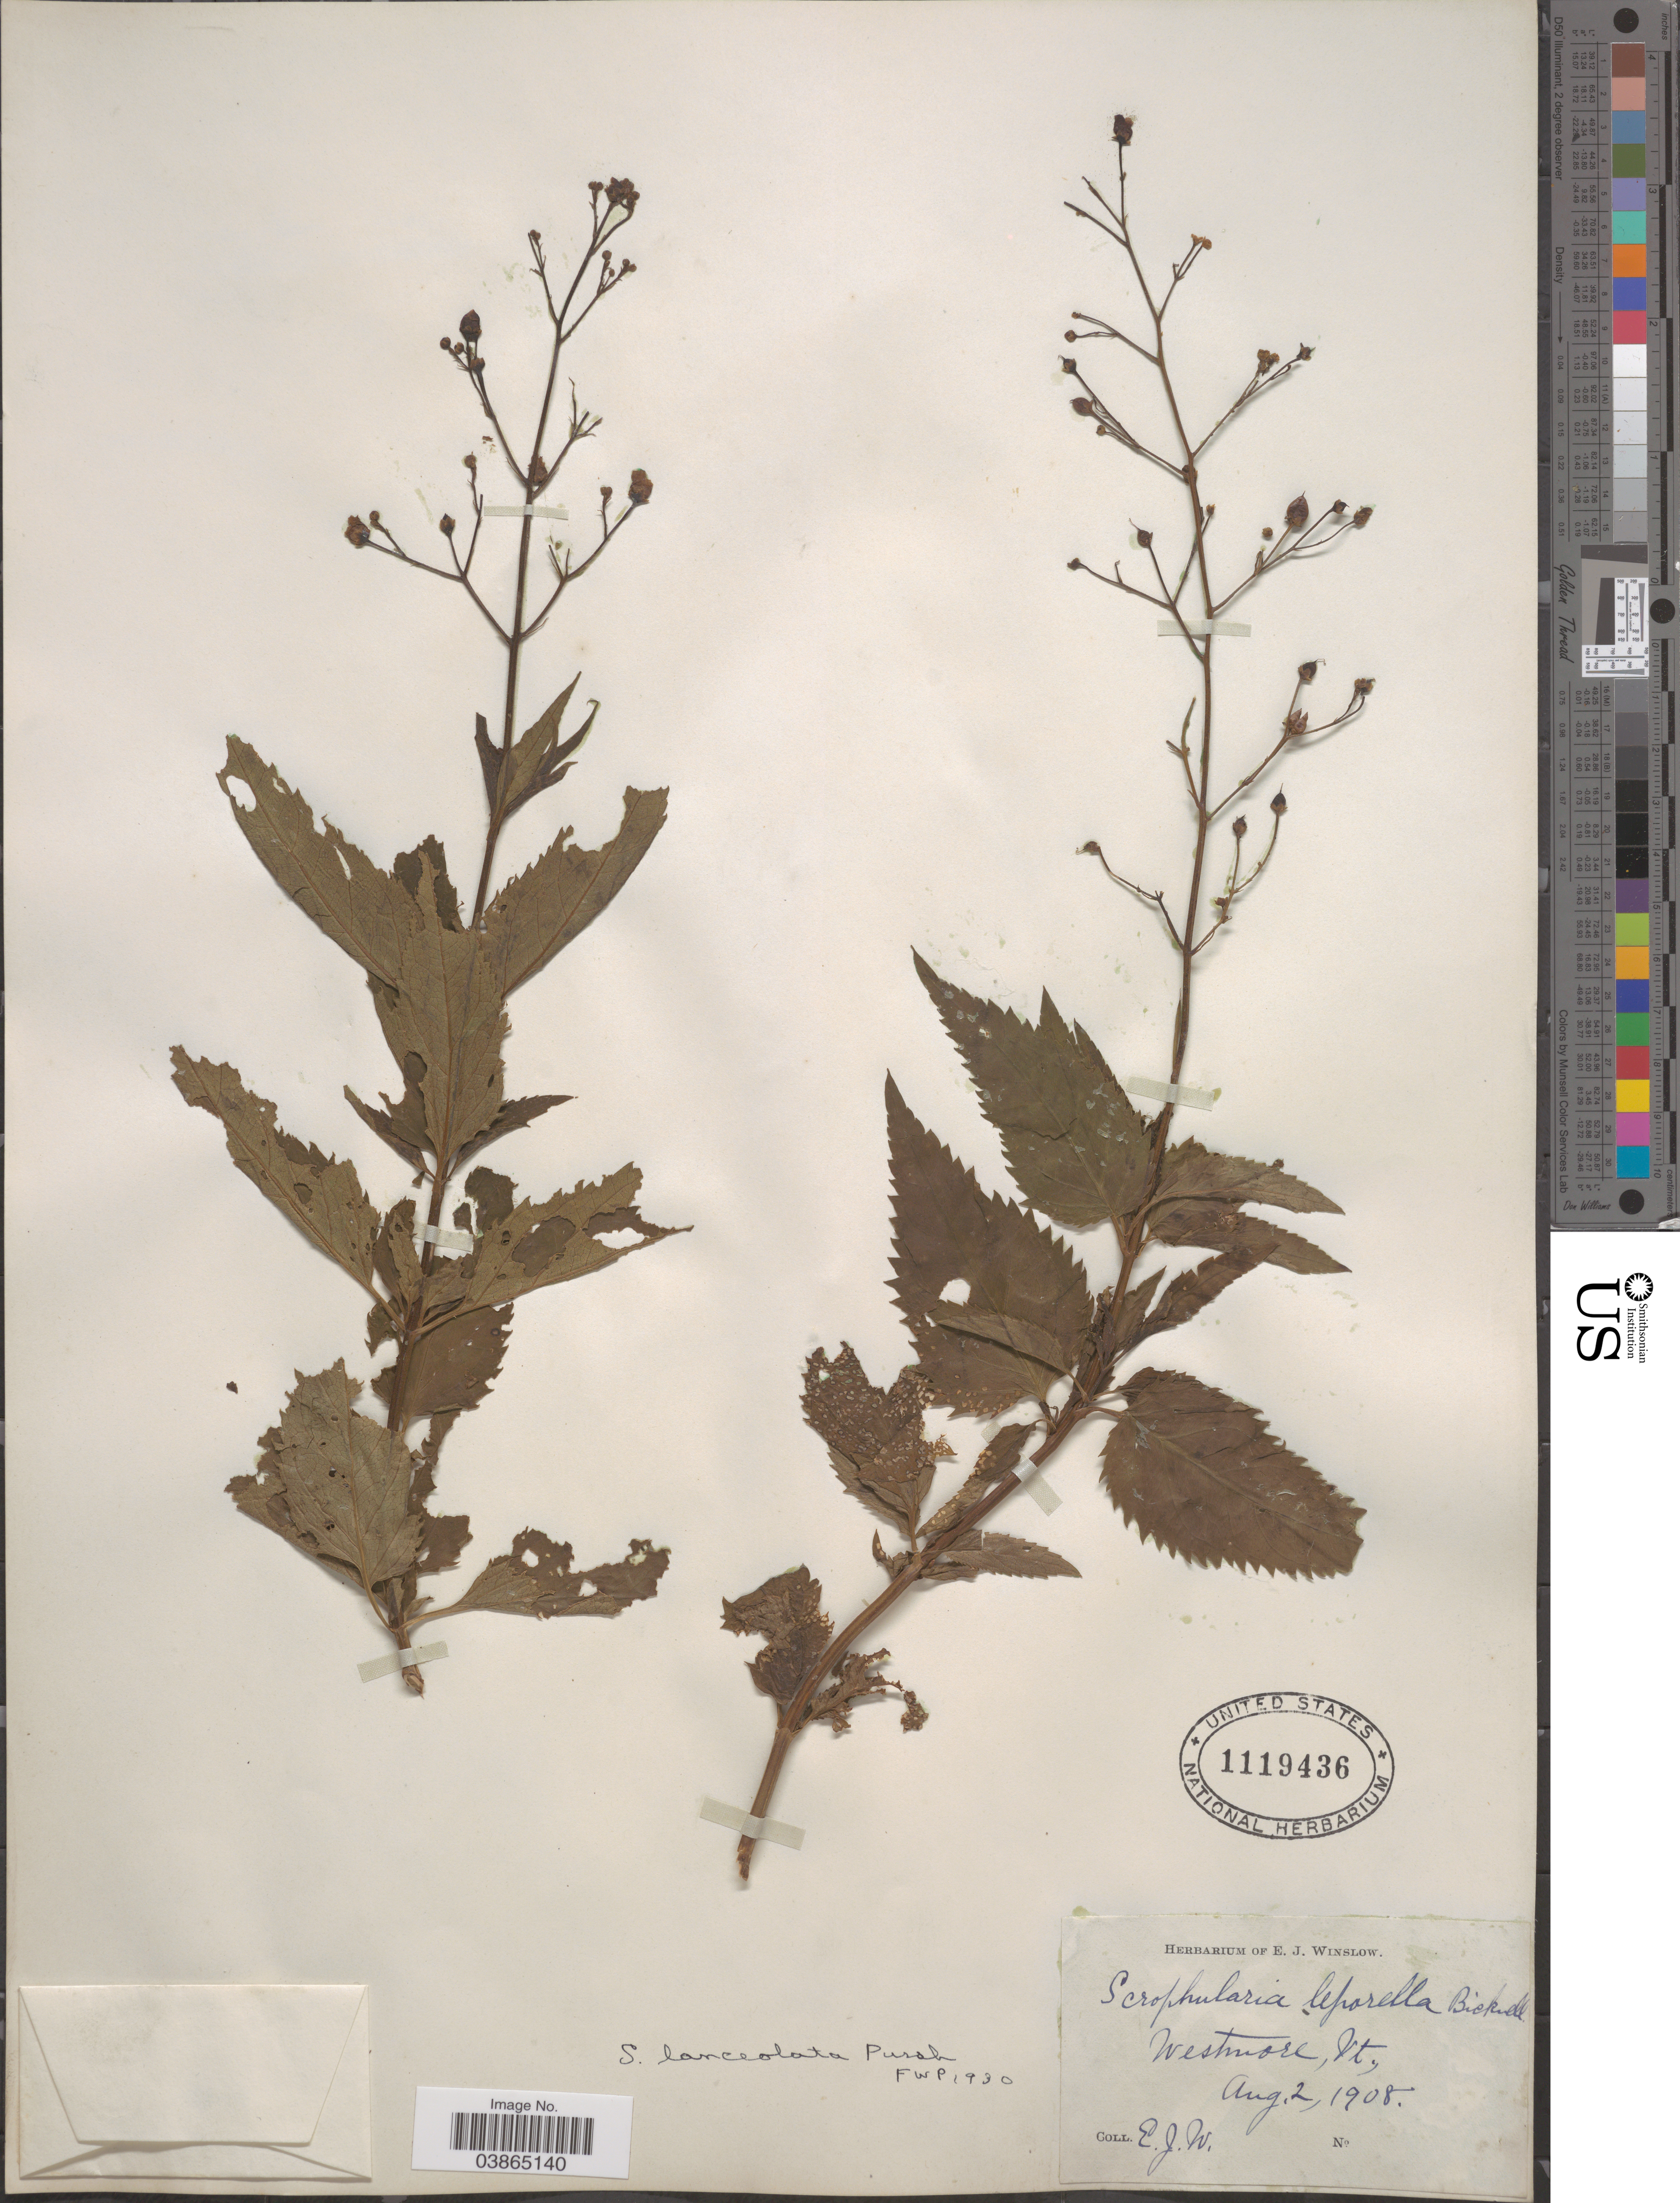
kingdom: Plantae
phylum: Tracheophyta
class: Magnoliopsida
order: Lamiales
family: Scrophulariaceae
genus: Scrophularia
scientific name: Scrophularia lanceolata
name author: Pursh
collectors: E. Winslow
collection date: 1908-08-02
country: United States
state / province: Vermont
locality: Westmore.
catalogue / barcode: US 1119436